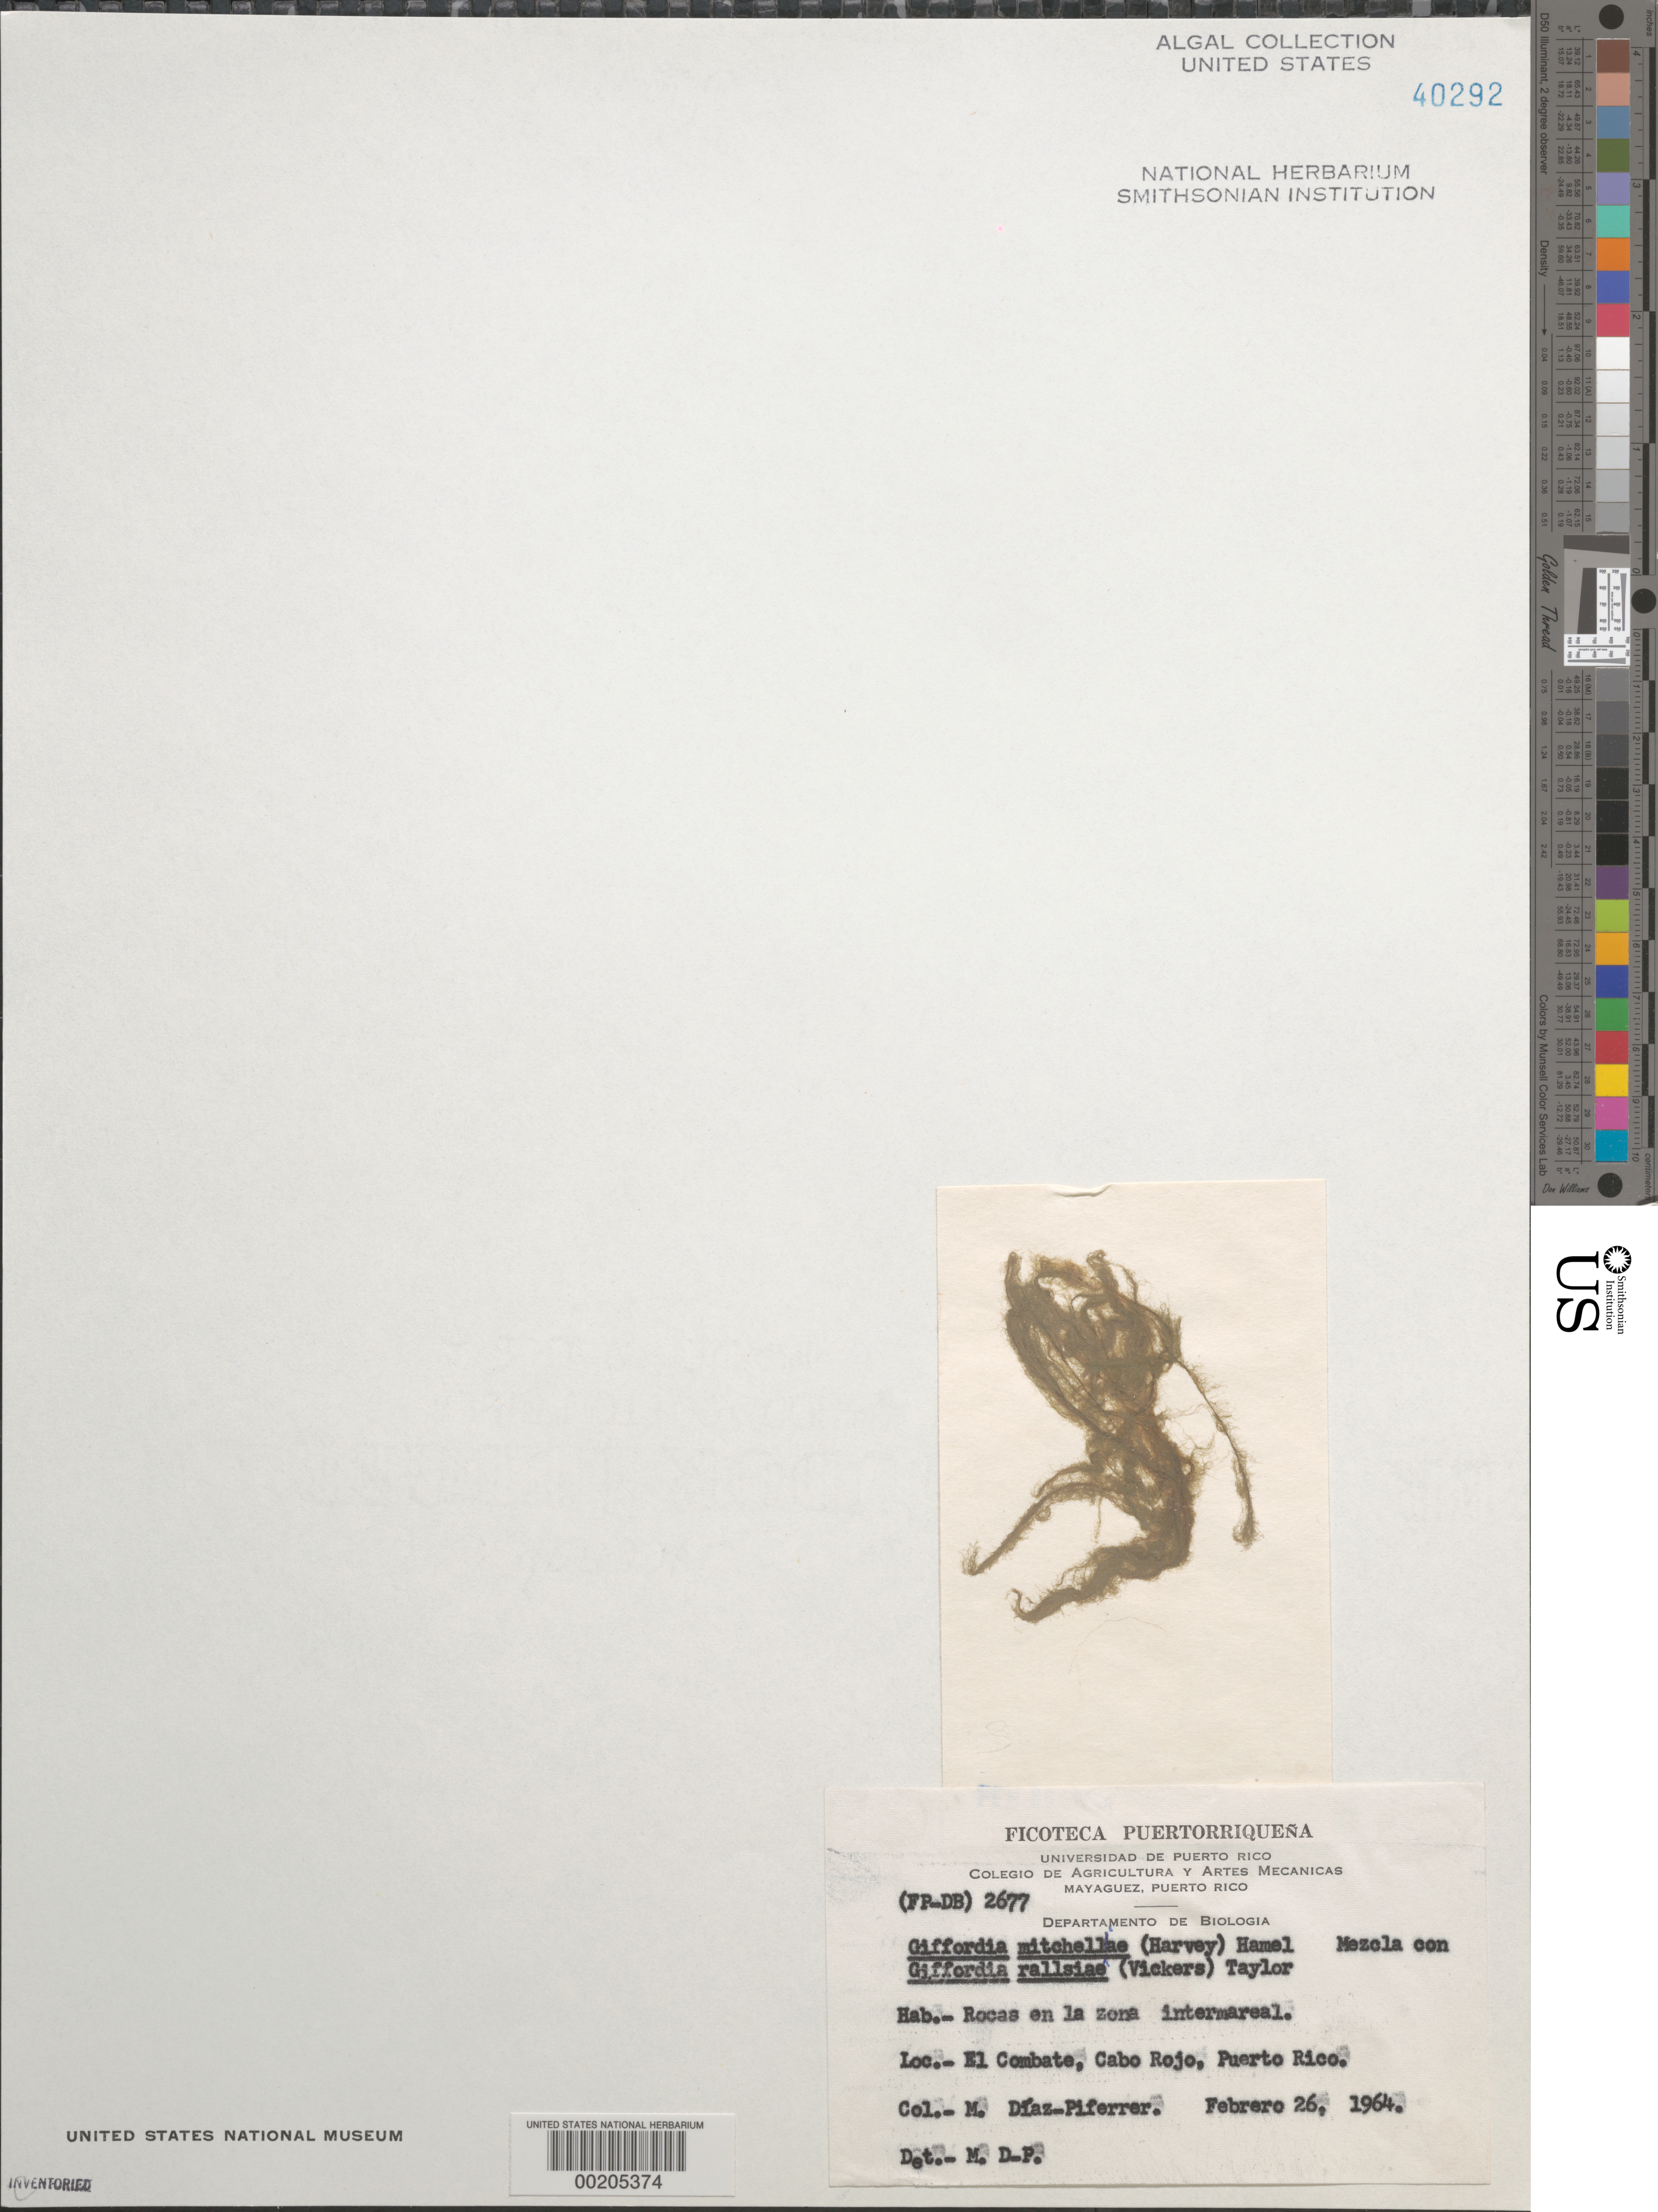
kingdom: Chromista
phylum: Ochrophyta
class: Phaeophyceae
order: Ectocarpales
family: Acinetosporaceae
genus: Feldmannia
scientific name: Feldmannia mitchelliae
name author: (Harv.) H.-S. Kim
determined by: Algae name updating Project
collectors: M. Diaz-Piferrer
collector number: (fp-db) 2677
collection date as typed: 26 Feb 1966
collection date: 1966-02-26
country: Puerto Rico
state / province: Cabo Rojo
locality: El combate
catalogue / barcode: US 40292